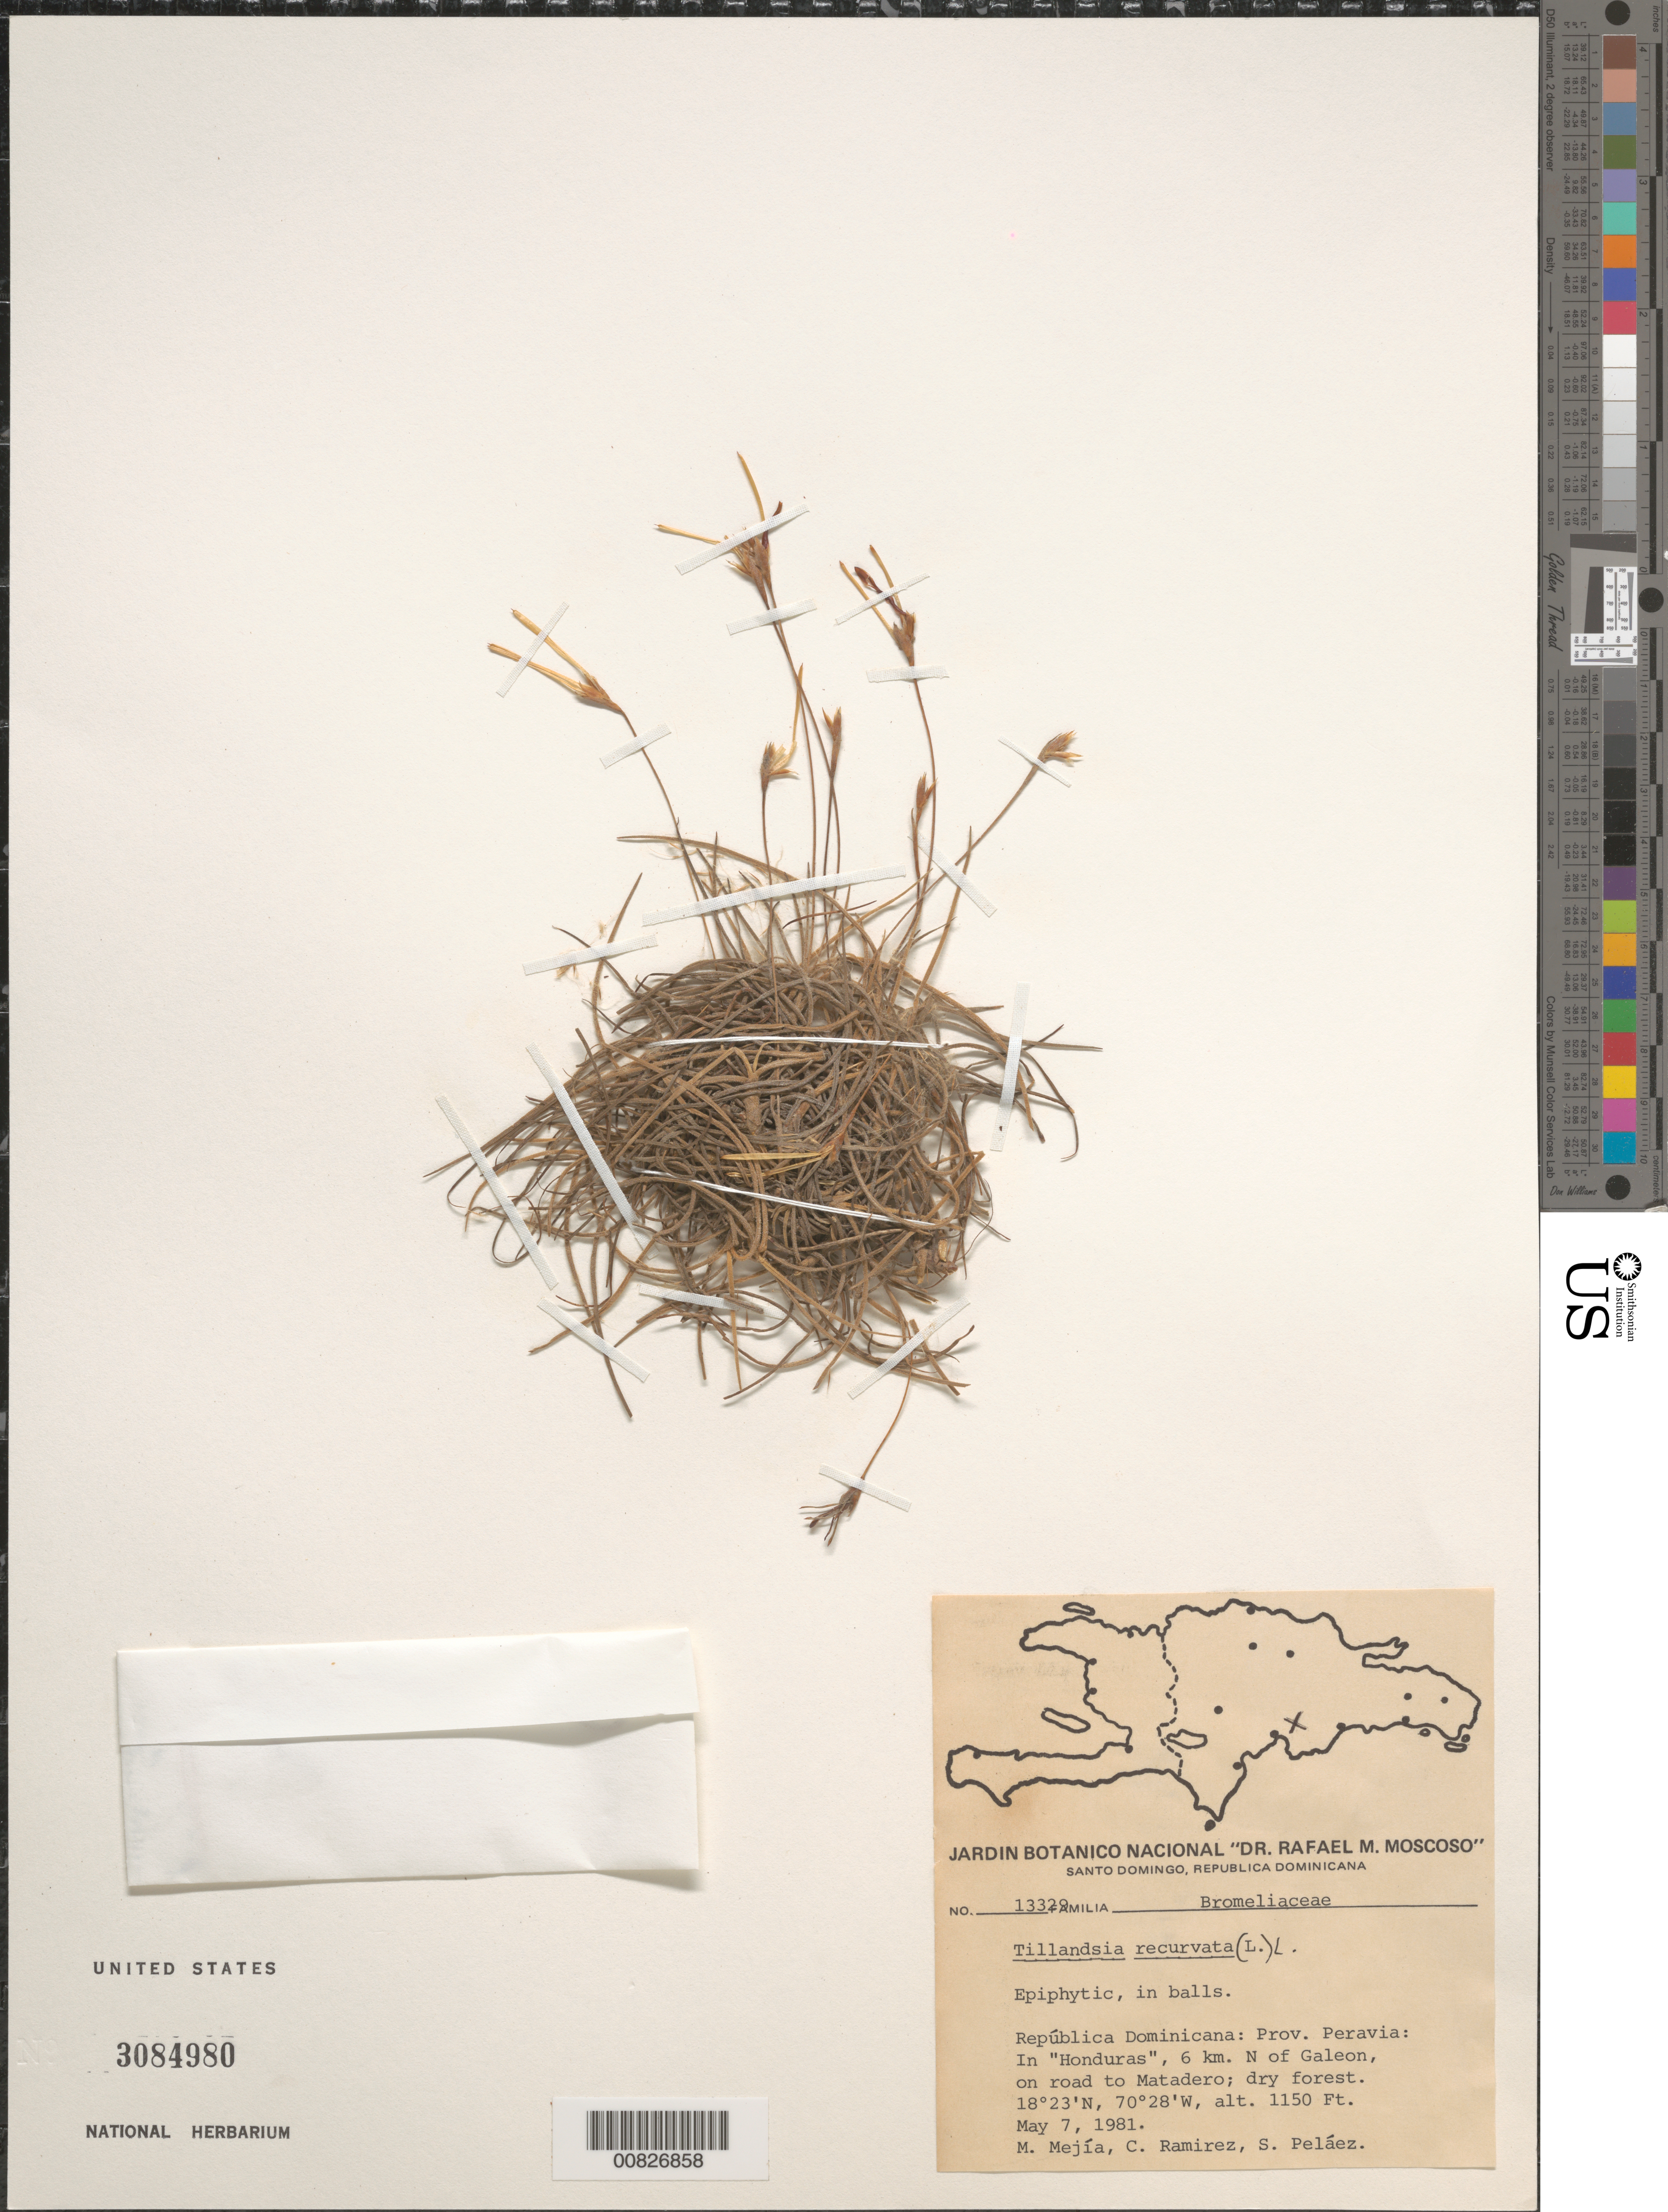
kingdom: Plantae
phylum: Tracheophyta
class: Liliopsida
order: Poales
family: Bromeliaceae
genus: Tillandsia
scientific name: Tillandsia recurvata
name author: L.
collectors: M. Mejia, C. Ramirez & S. Pelaez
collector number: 13329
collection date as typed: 07 May 1981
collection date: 1981-05-07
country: Dominican Republic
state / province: Peravia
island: Hispaniola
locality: In "Honduras", 6 km. N of Galeon, on road to Matadero.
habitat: Dry forest.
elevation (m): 351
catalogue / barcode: US 3084980